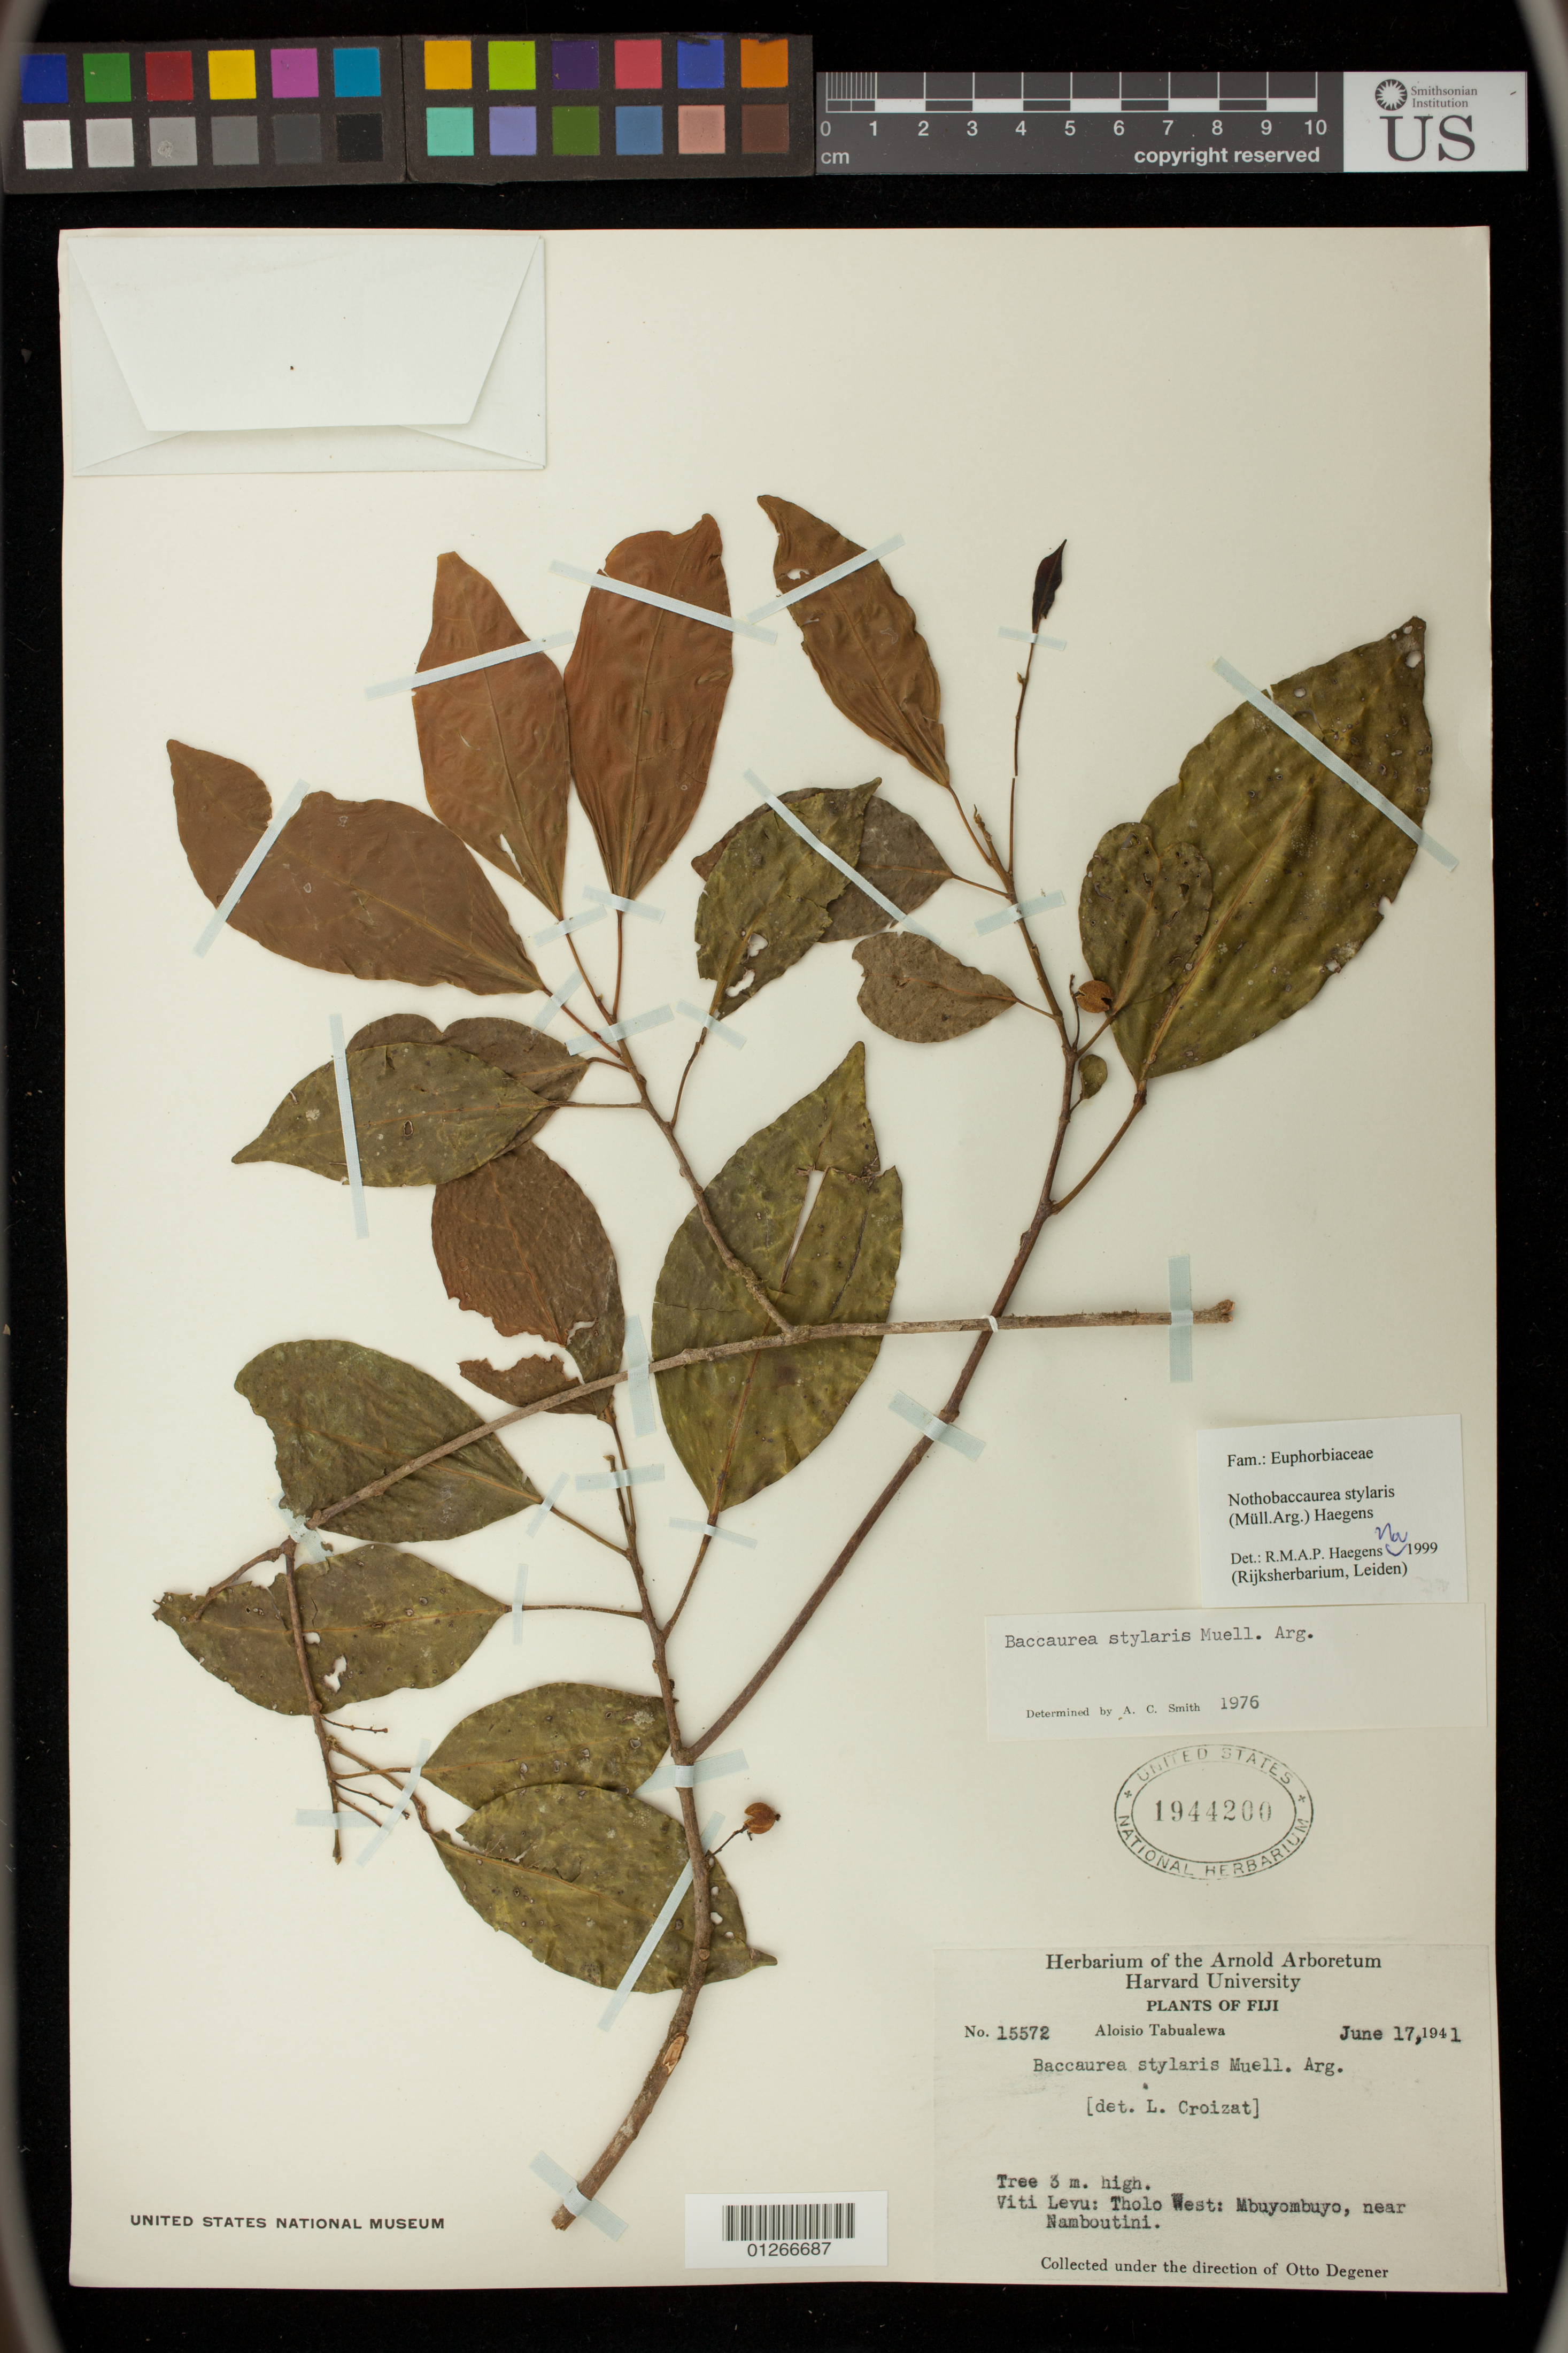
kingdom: Plantae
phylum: Tracheophyta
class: Magnoliopsida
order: Malpighiales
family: Phyllanthaceae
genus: Nothobaccaurea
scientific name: Nothobaccaurea stylaris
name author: (Müll. Arg.) Haegens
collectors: A. Tabualewa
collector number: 15572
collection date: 1941-06-17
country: Fiji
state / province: Central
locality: Viti Levu: Tholo West: Mbuyombuyo, near Namboutini.